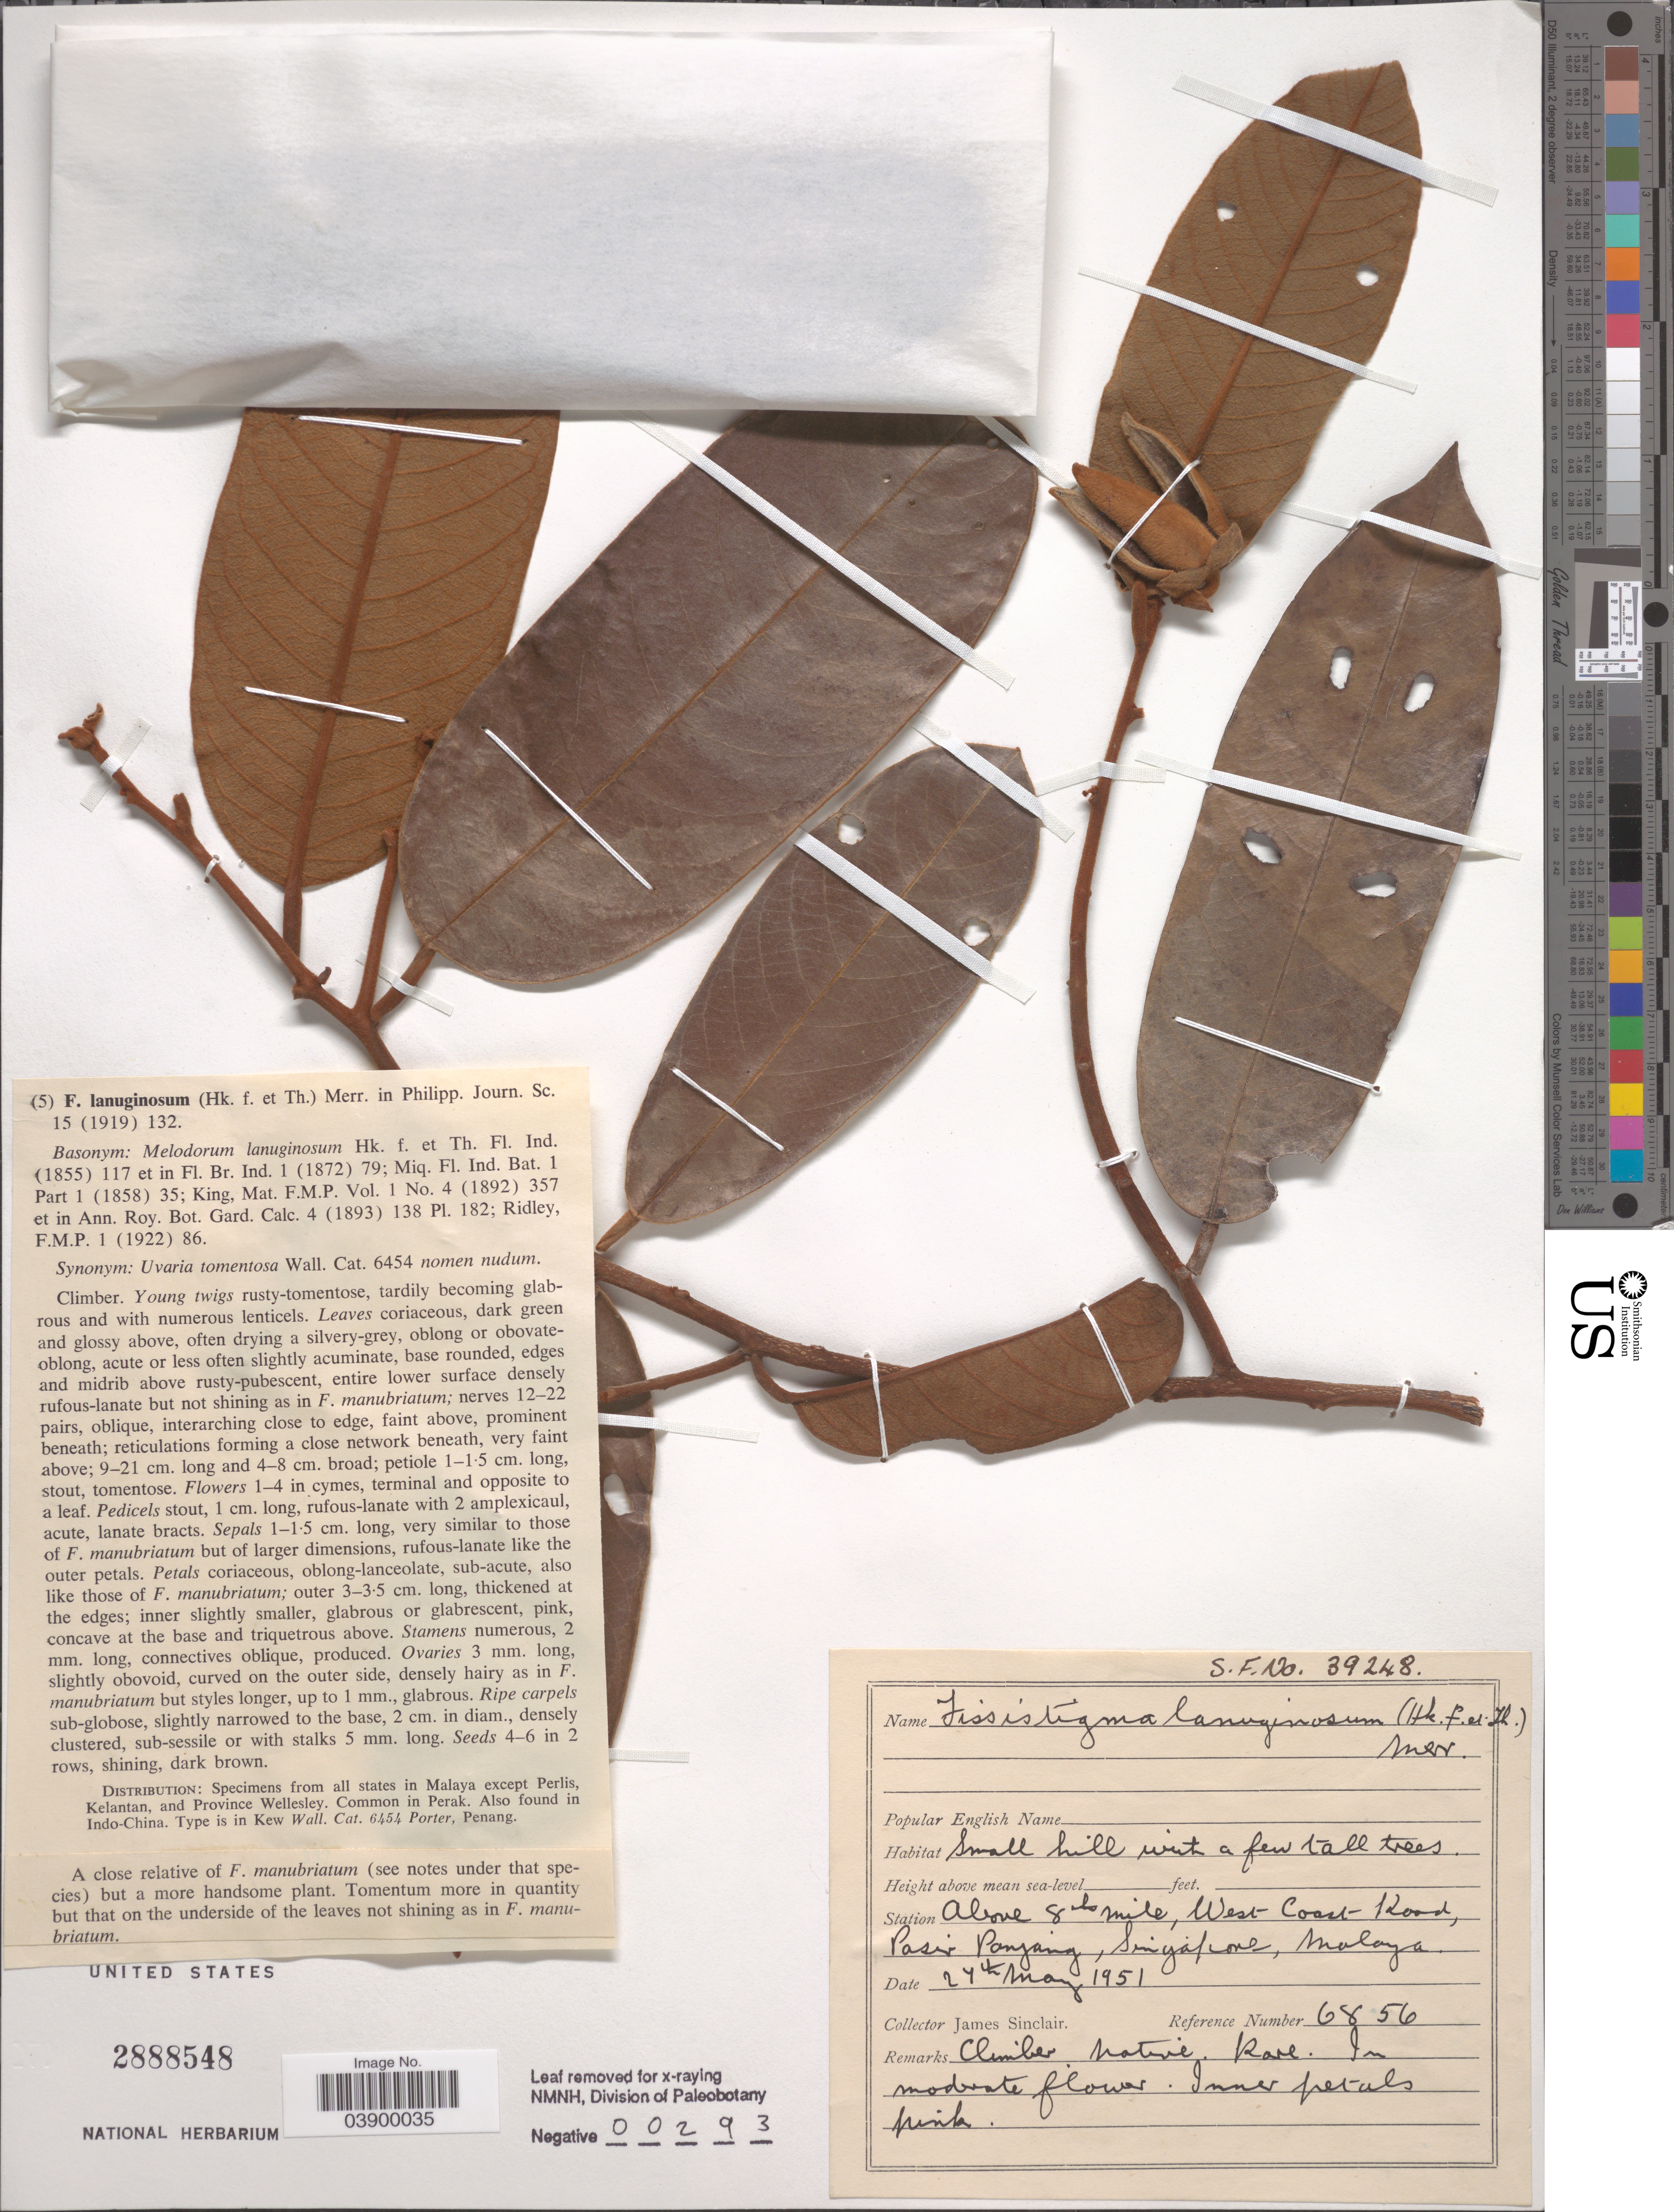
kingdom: Plantae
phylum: Tracheophyta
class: Magnoliopsida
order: Magnoliales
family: Annonaceae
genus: Fissistigma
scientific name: Fissistigma lanuginosum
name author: (Hook. f. & Thomson) Merr.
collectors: J. Sinclair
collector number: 6856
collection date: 1951-05-24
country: Singapore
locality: Station Above 8th mile, West Coast Road, Pasir Panjang, Malaya.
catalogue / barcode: US 2888548